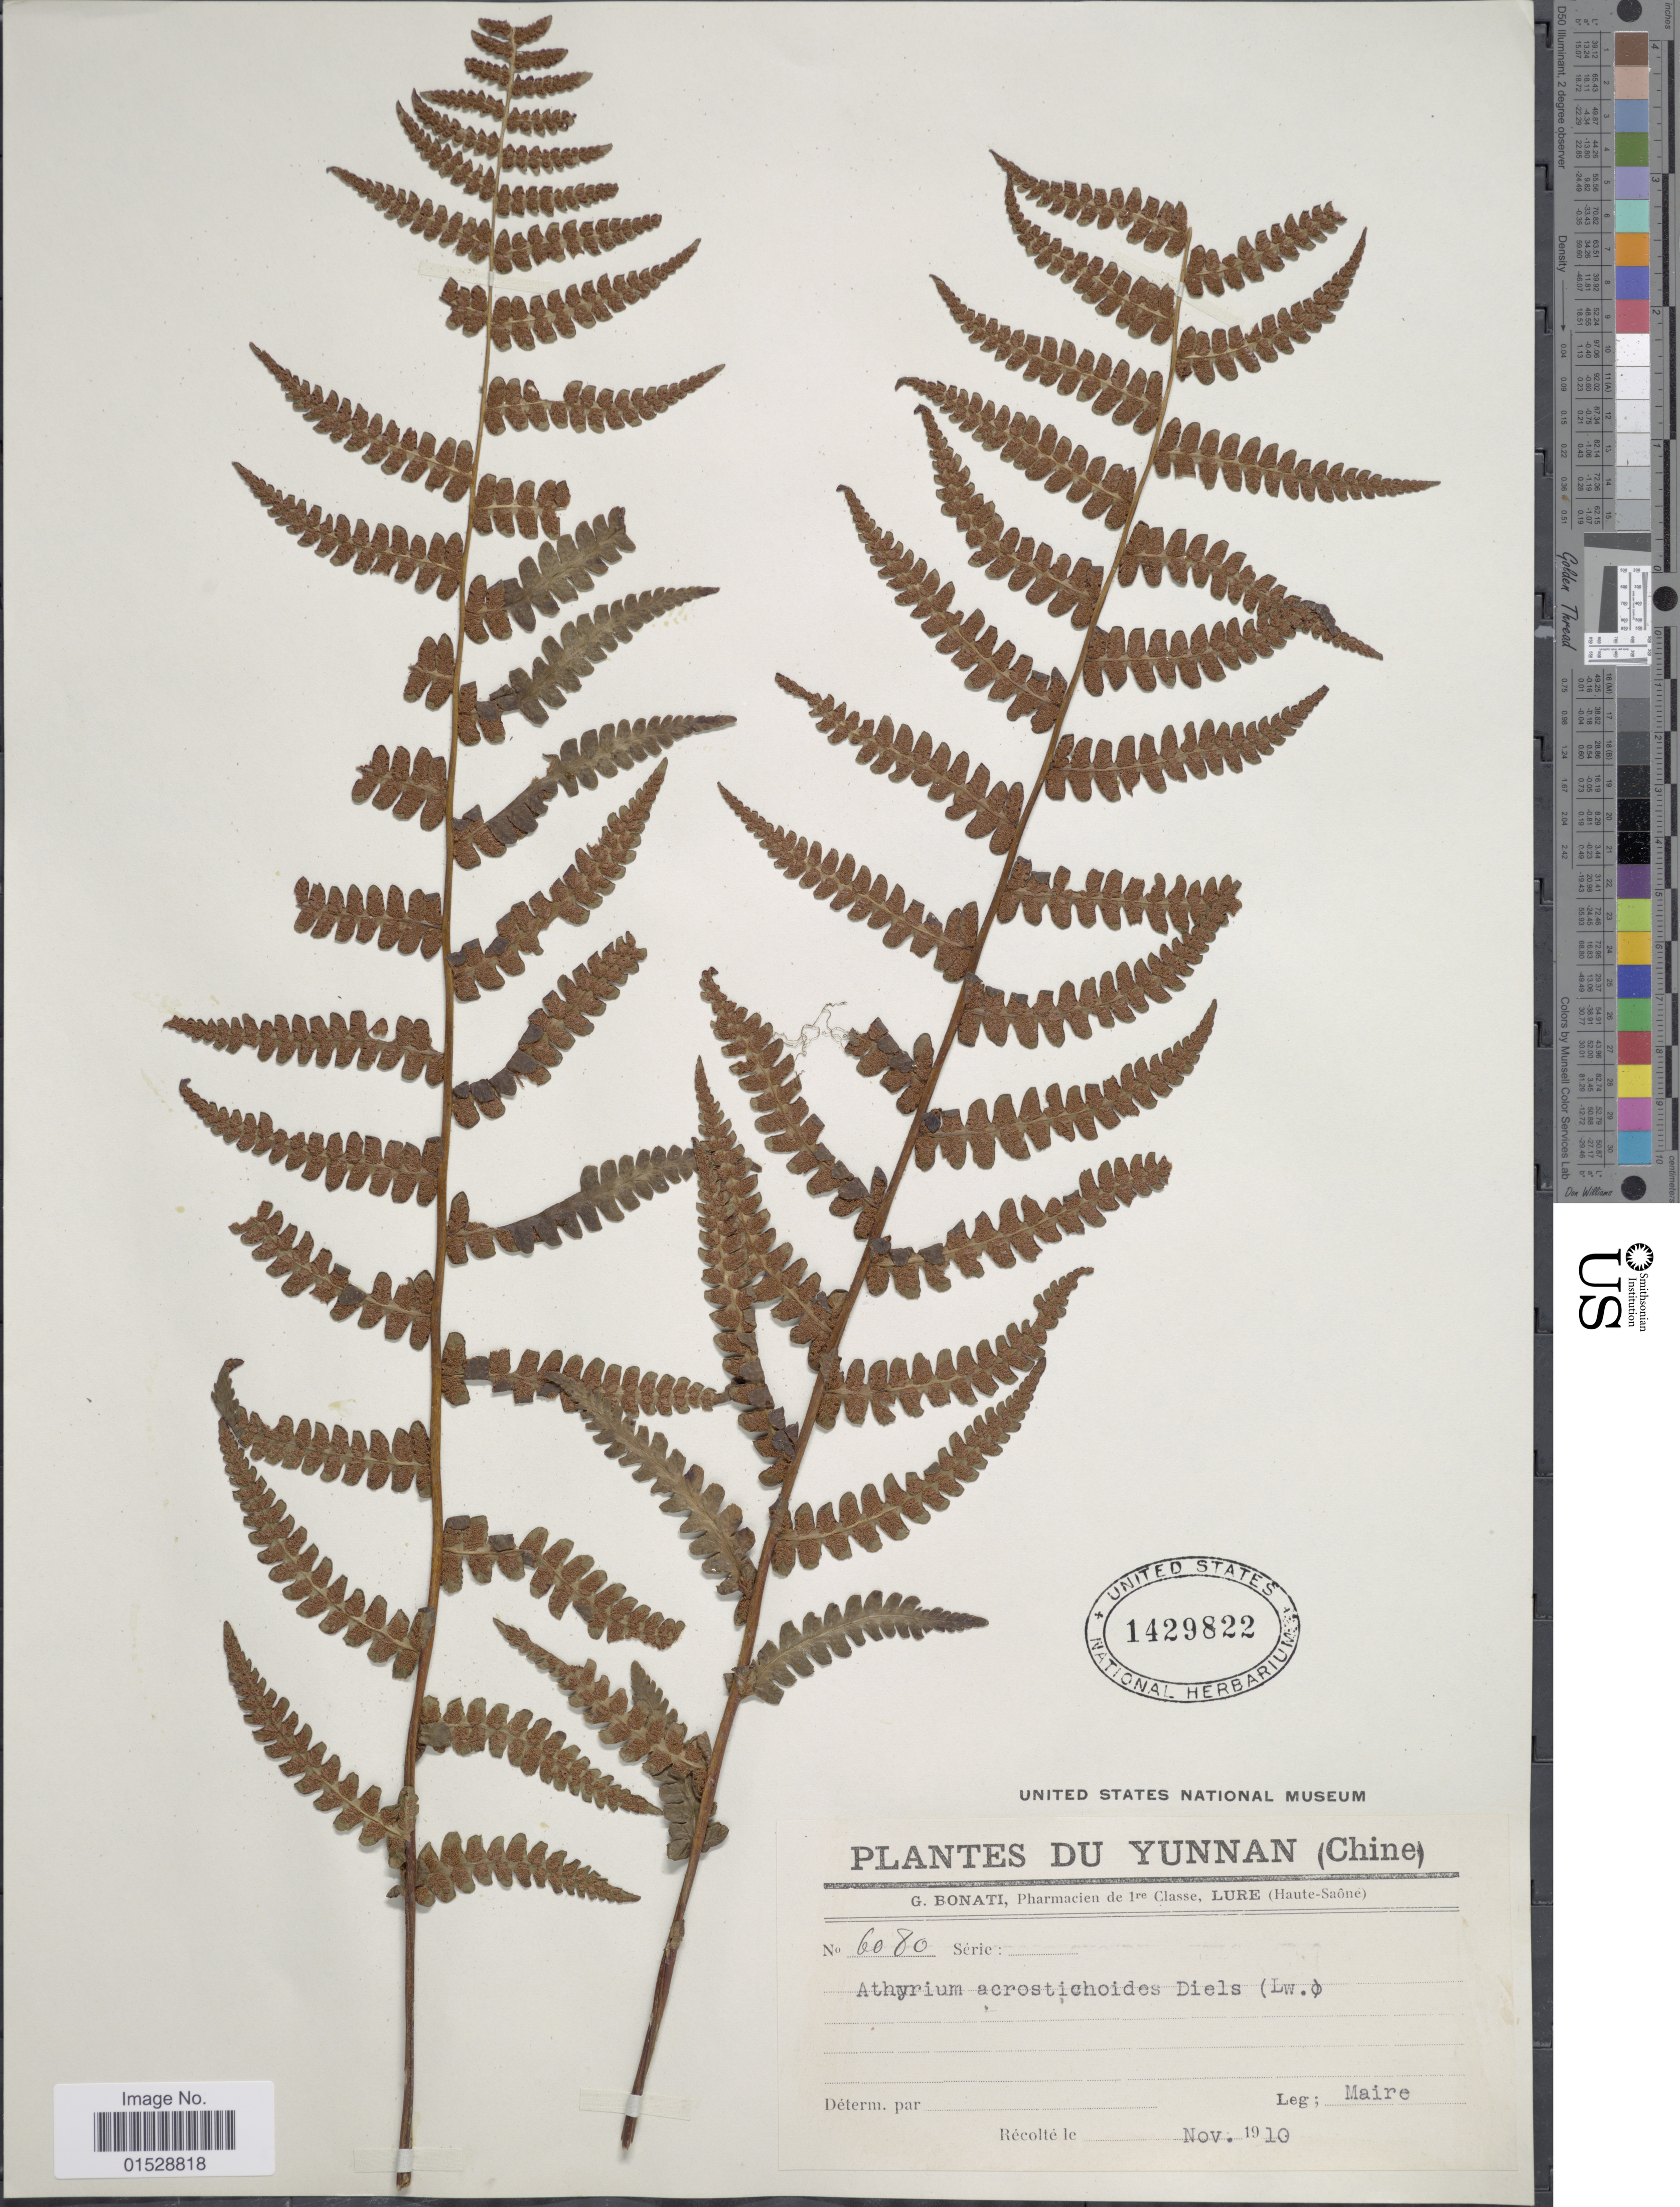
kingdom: Plantae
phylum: Tracheophyta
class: Polypodiopsida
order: Polypodiales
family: Athyriaceae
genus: Deparia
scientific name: Deparia acrostichoides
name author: (Sw.) M. Kato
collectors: Maire, --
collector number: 6080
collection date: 1910-11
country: China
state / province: Yunnan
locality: Yunnan (Chine)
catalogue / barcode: US 1429822